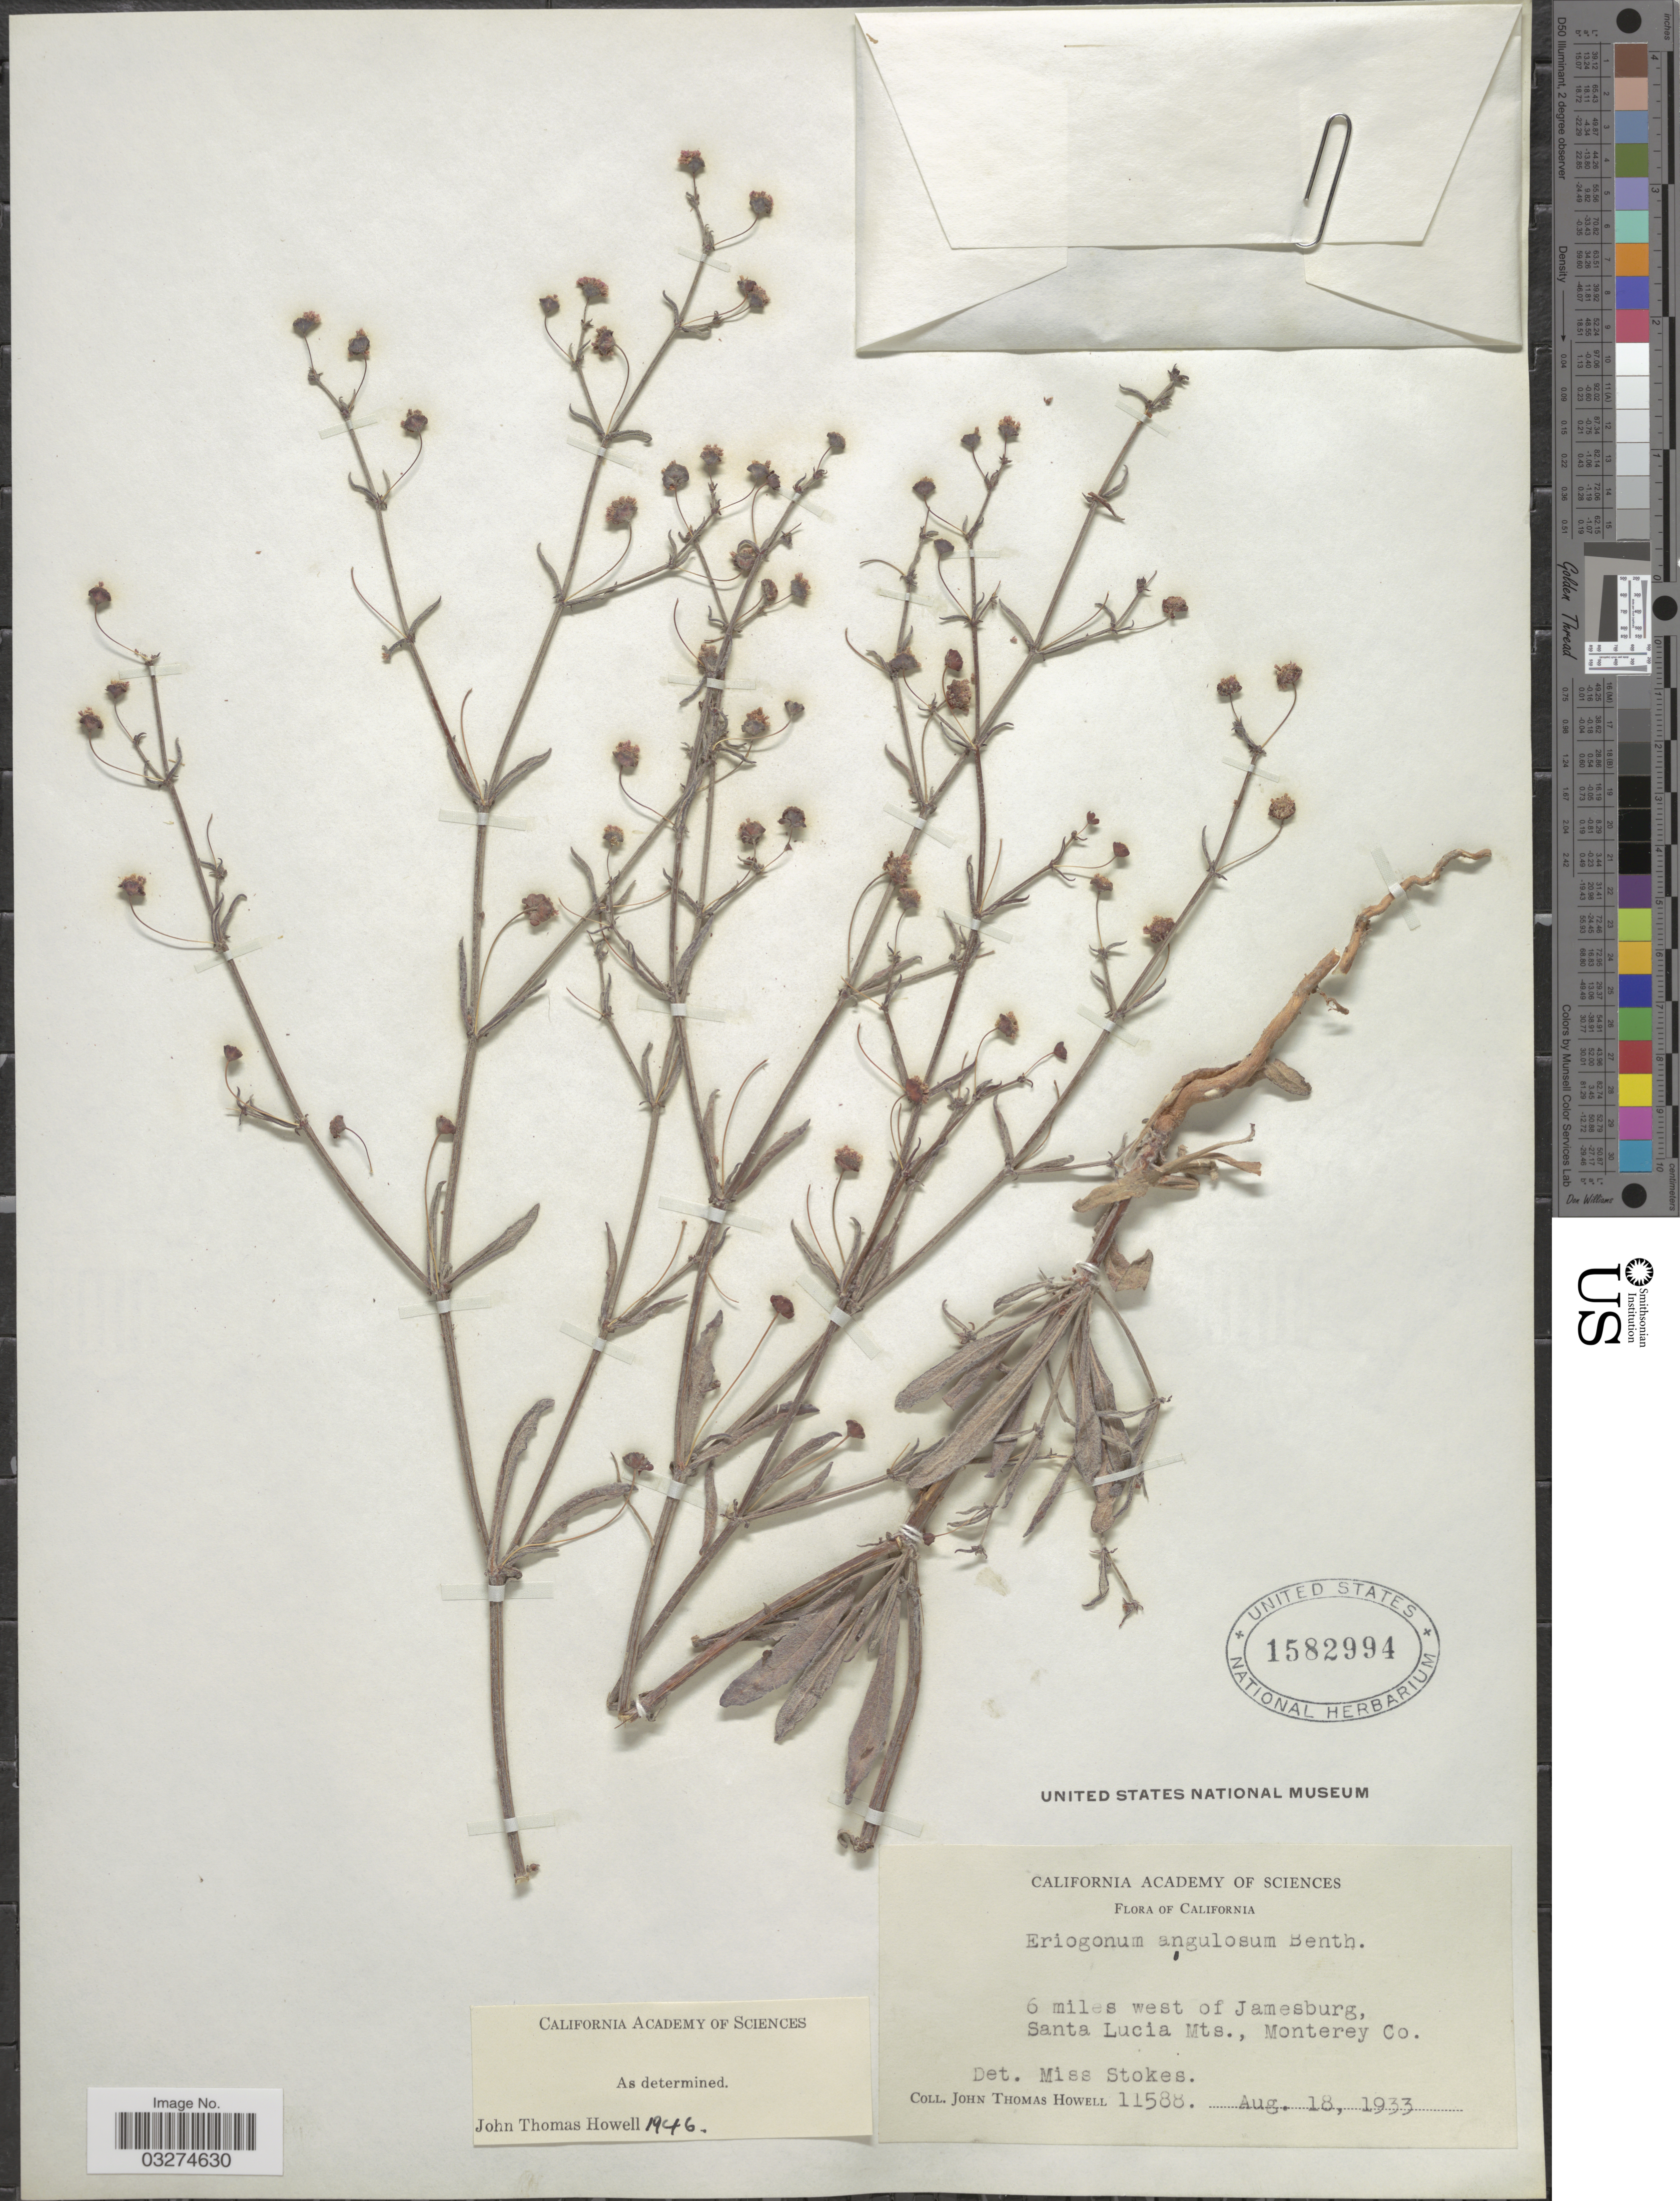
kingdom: Plantae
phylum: Tracheophyta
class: Magnoliopsida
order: Caryophyllales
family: Polygonaceae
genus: Eriogonum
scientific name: Eriogonum angulosum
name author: Benth.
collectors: J. T. Howell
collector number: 11588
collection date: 1933-08-18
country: United States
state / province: California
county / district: Monterey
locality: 6 miles west of Jamesburg, Santa Lucia Mts., Monterey Co.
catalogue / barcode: US 1582994